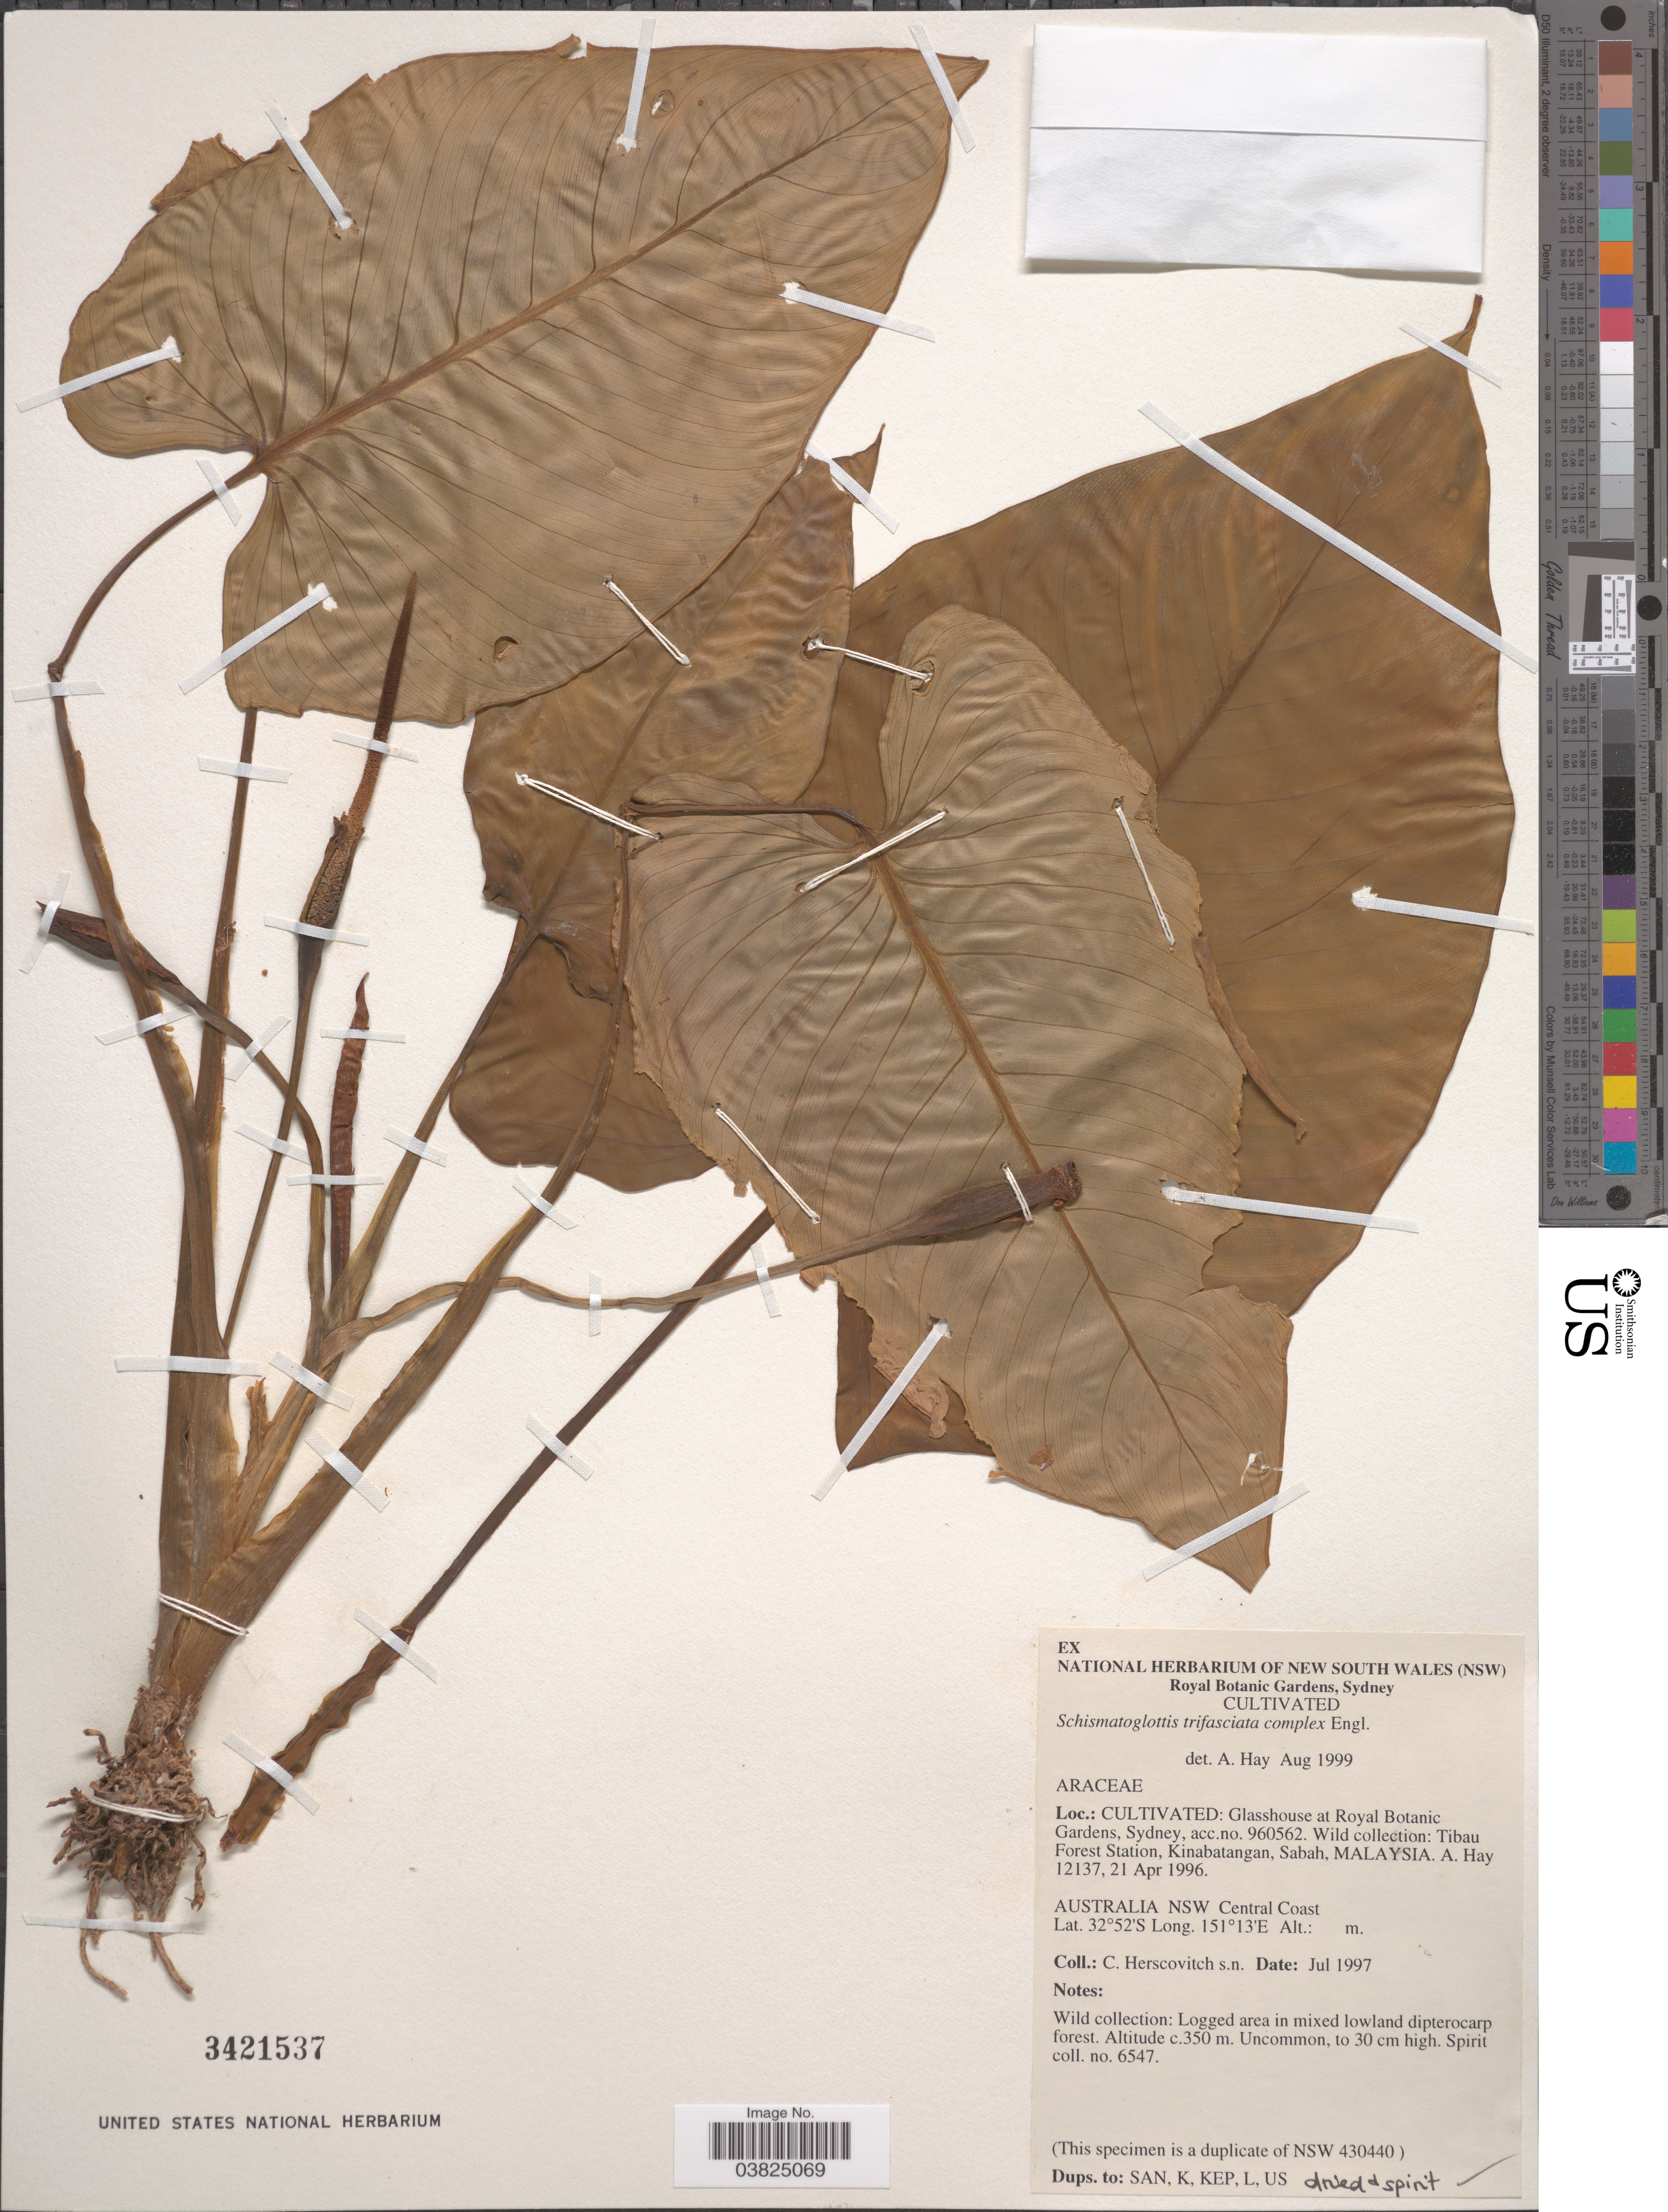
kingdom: Plantae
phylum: Tracheophyta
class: Liliopsida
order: Alismatales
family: Araceae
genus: Schismatoglottis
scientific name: Schismatoglottis trifasciata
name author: Engl.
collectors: C. Herscovitch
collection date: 1997-07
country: Australia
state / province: New South Wales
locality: Glasshouse at Royal Botanic Gardens, Sydney. Central Coast.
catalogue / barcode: US 3421537